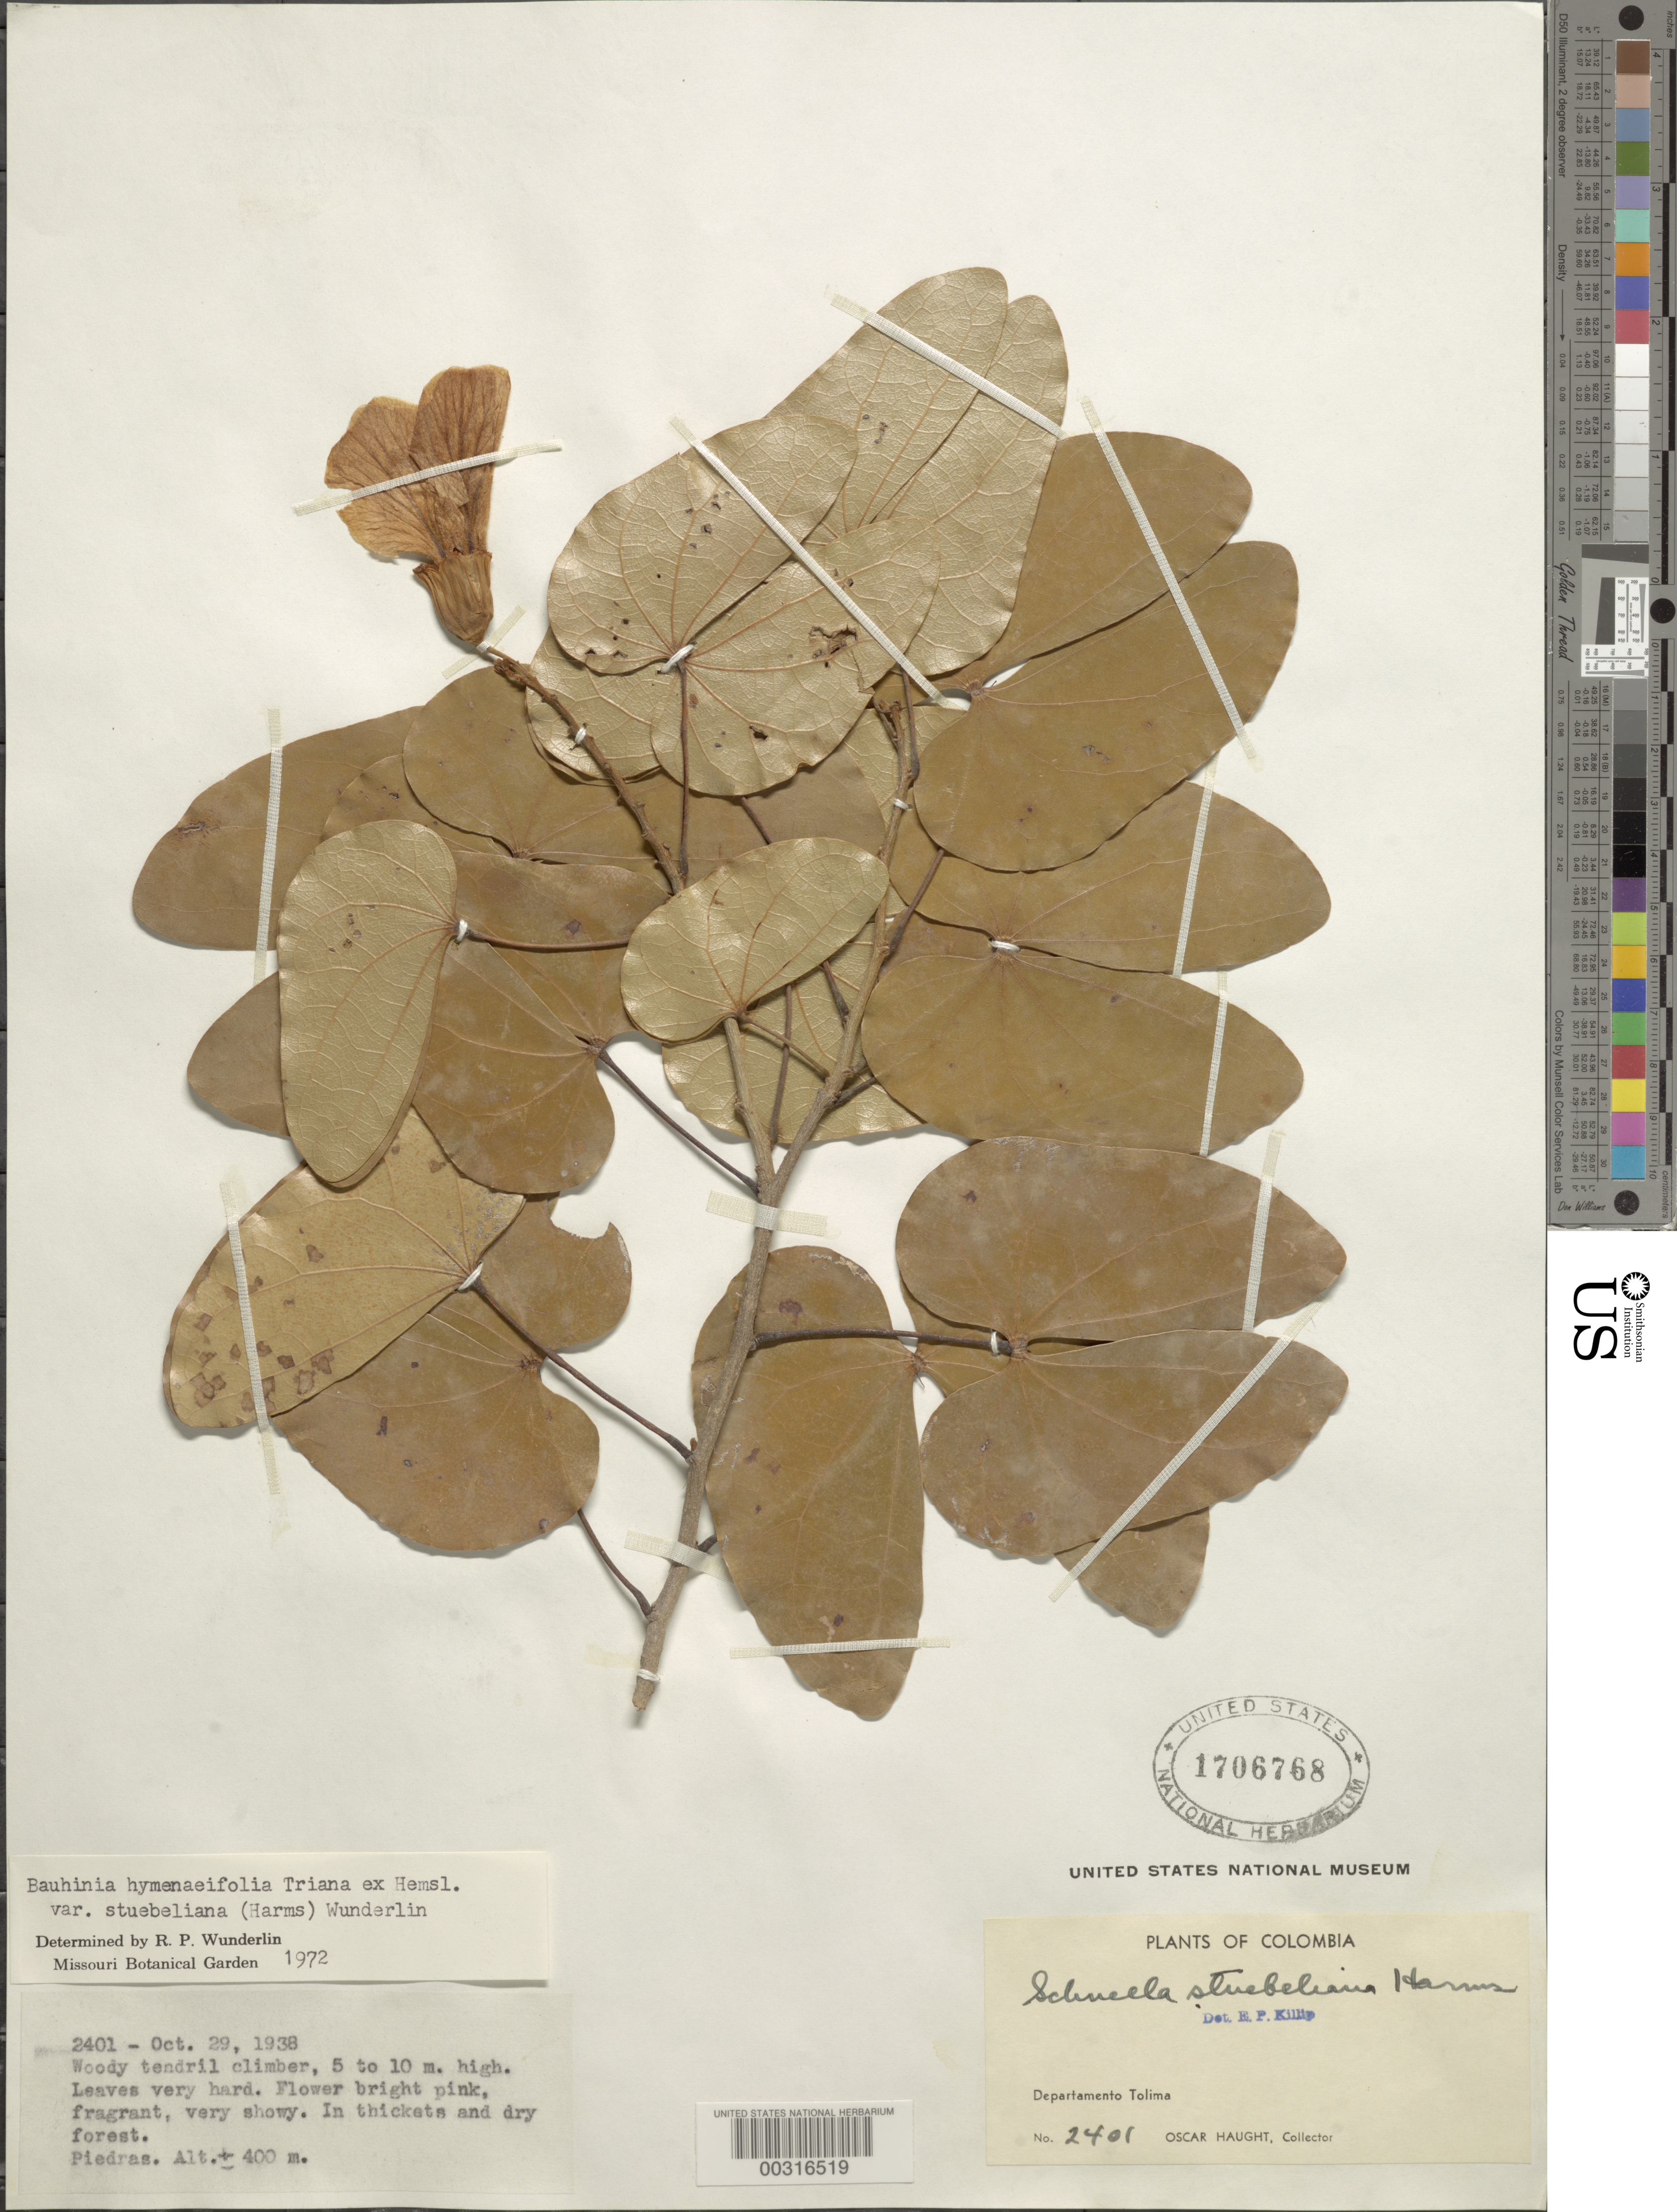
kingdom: Plantae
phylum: Tracheophyta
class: Magnoliopsida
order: Fabales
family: Fabaceae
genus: Bauhinia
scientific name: Bauhinia hymenaeifolia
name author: Hemsl.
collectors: O. L. Haught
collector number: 2401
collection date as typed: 29 Oct 1938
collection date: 1938-10-29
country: Colombia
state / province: Tolima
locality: Piedras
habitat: In thickets and dry forest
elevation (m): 400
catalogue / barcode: US 1706768